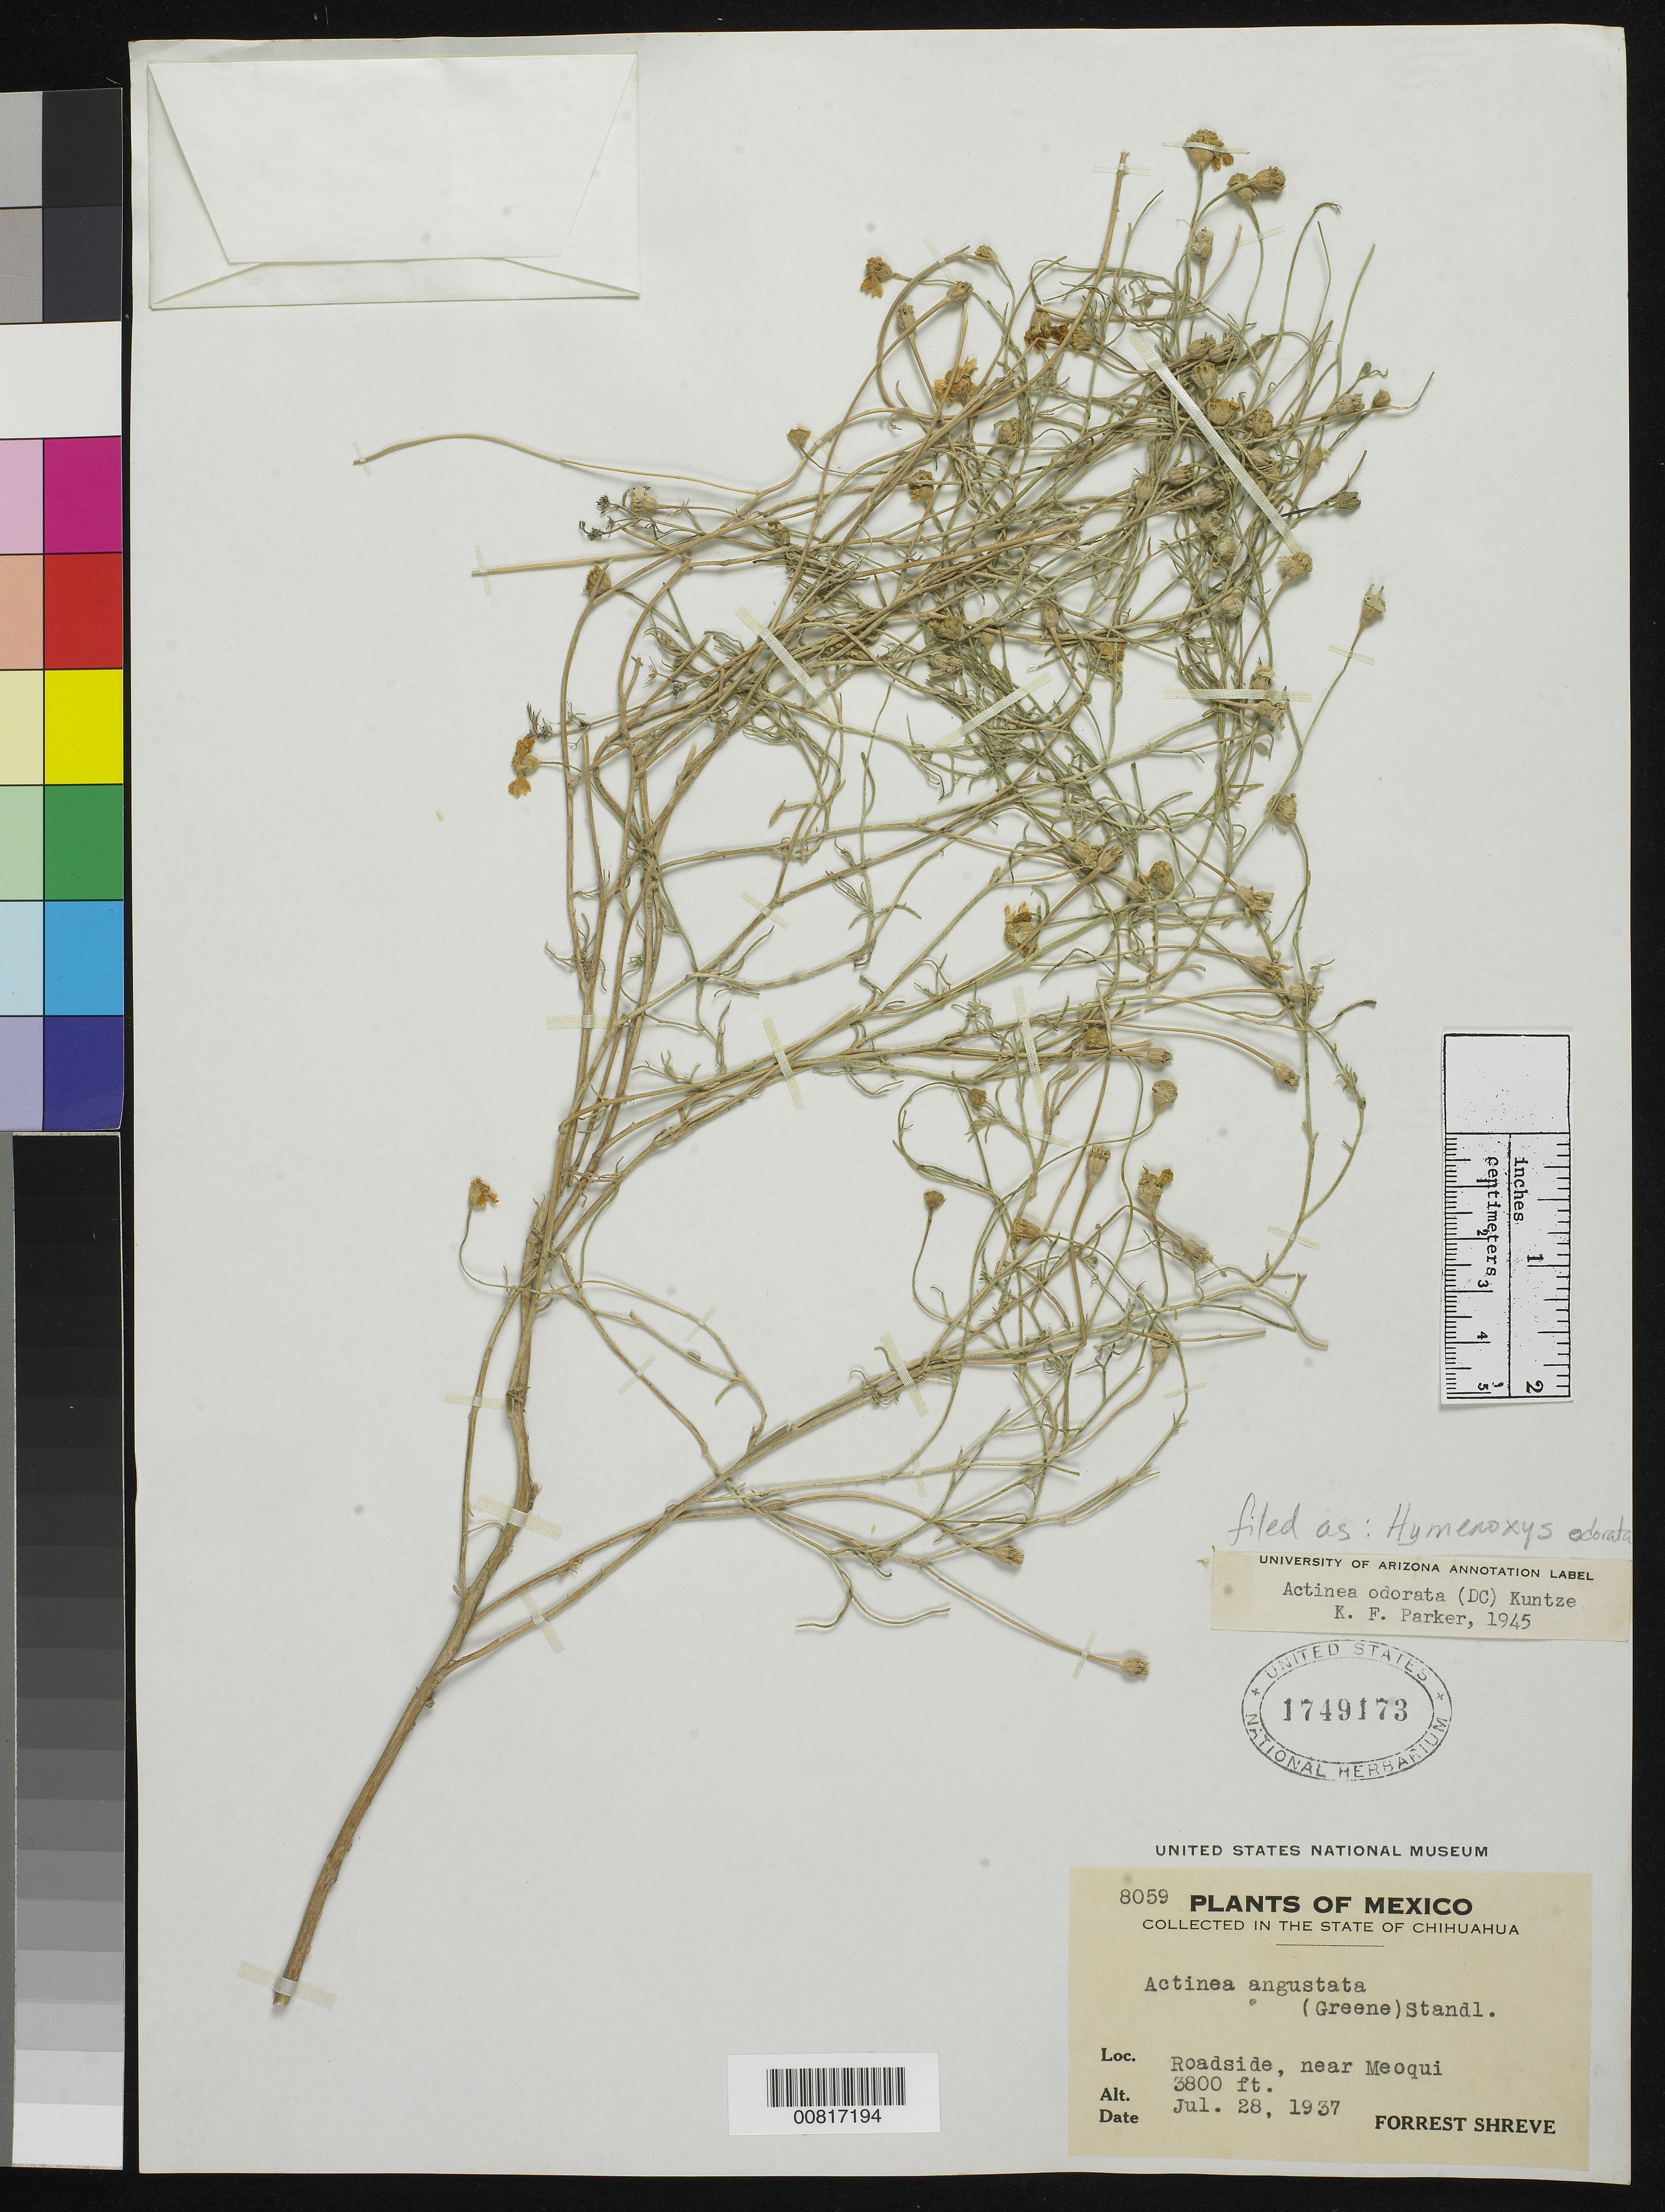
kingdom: Plantae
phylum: Tracheophyta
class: Magnoliopsida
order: Asterales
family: Asteraceae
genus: Hymenoxys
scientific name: Hymenoxys odorata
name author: DC.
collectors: F. Shreve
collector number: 8059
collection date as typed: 28 Jul 1937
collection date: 1937-07-28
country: Mexico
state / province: Chihuahua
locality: Roadside, near Meoqui, Chihuahua.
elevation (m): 1158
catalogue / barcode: US 1749173